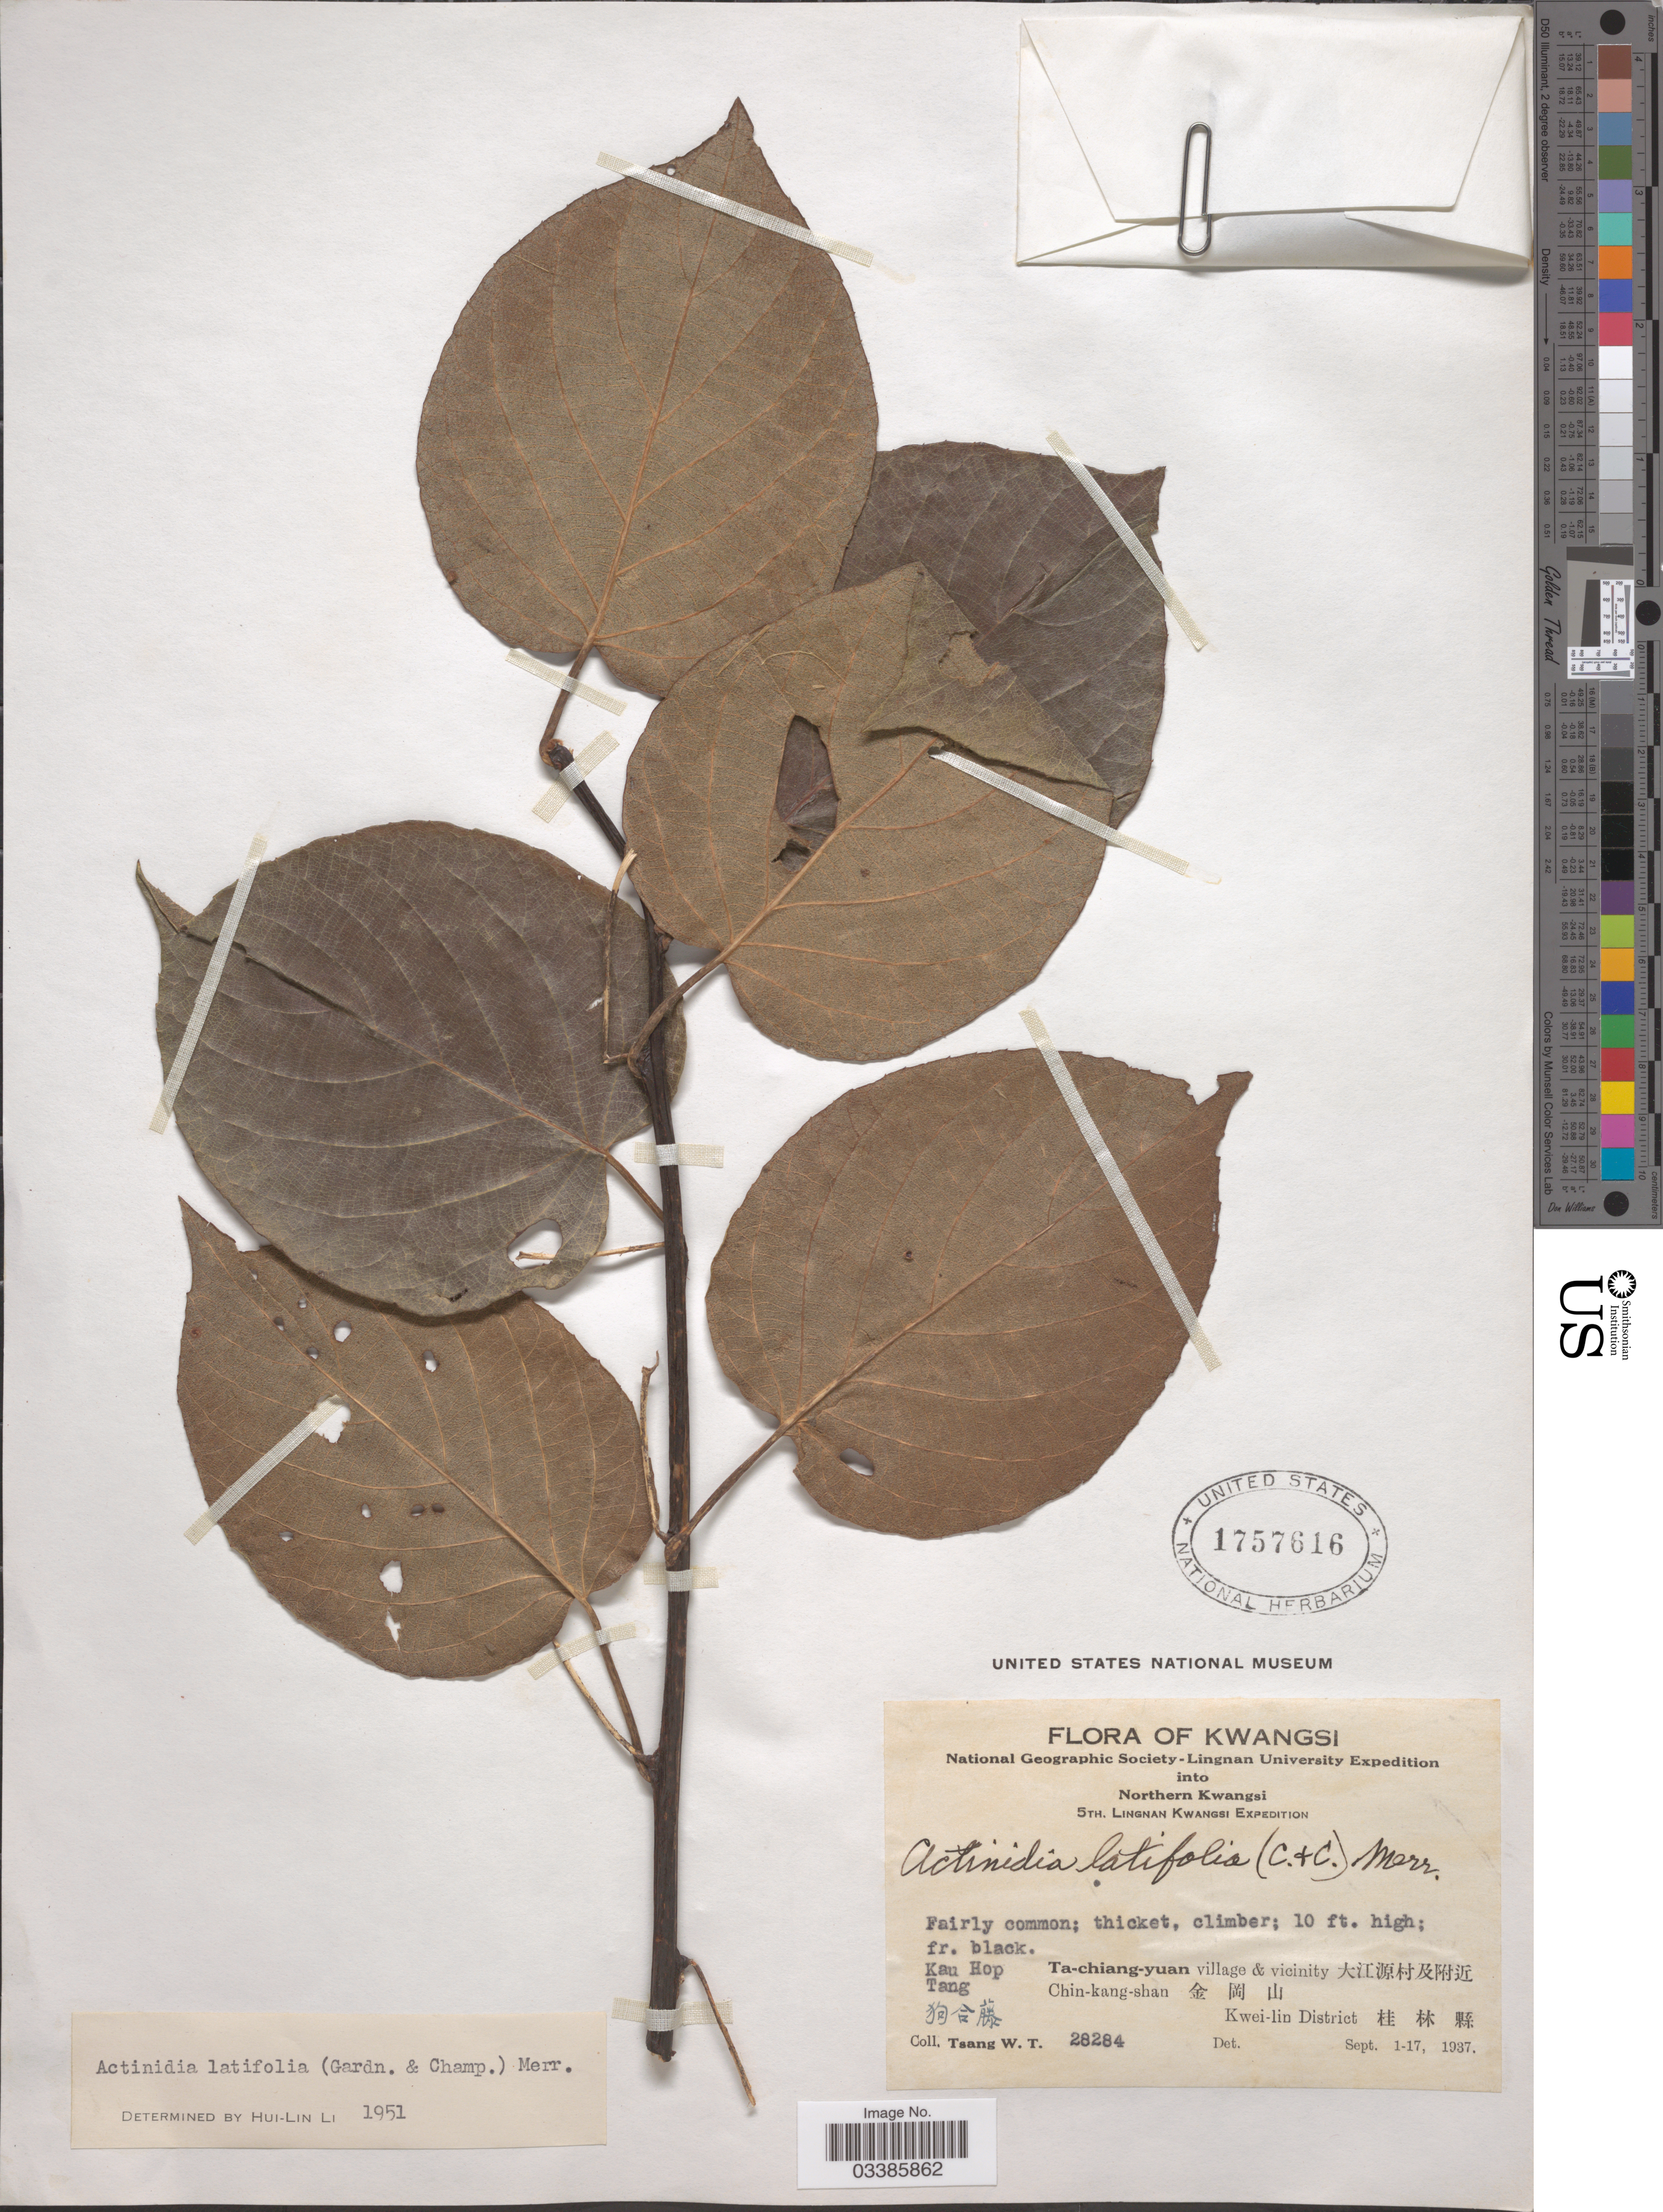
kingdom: Plantae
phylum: Tracheophyta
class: Magnoliopsida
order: Ericales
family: Actinidiaceae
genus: Actinidia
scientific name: Actinidia latifolia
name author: (Gardner & Champ.) Merr.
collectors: W. T. Tsang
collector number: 28284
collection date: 1937-09-01/1937-09-17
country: China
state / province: Guangxi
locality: Kwangsi. Northern Kwangsi. Kau Hop Tang X. [unsure placement] Ta-chiang-yuan village & vicinity X. Chin-kang-shan X. Kwei-lin District X.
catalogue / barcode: US 1757616